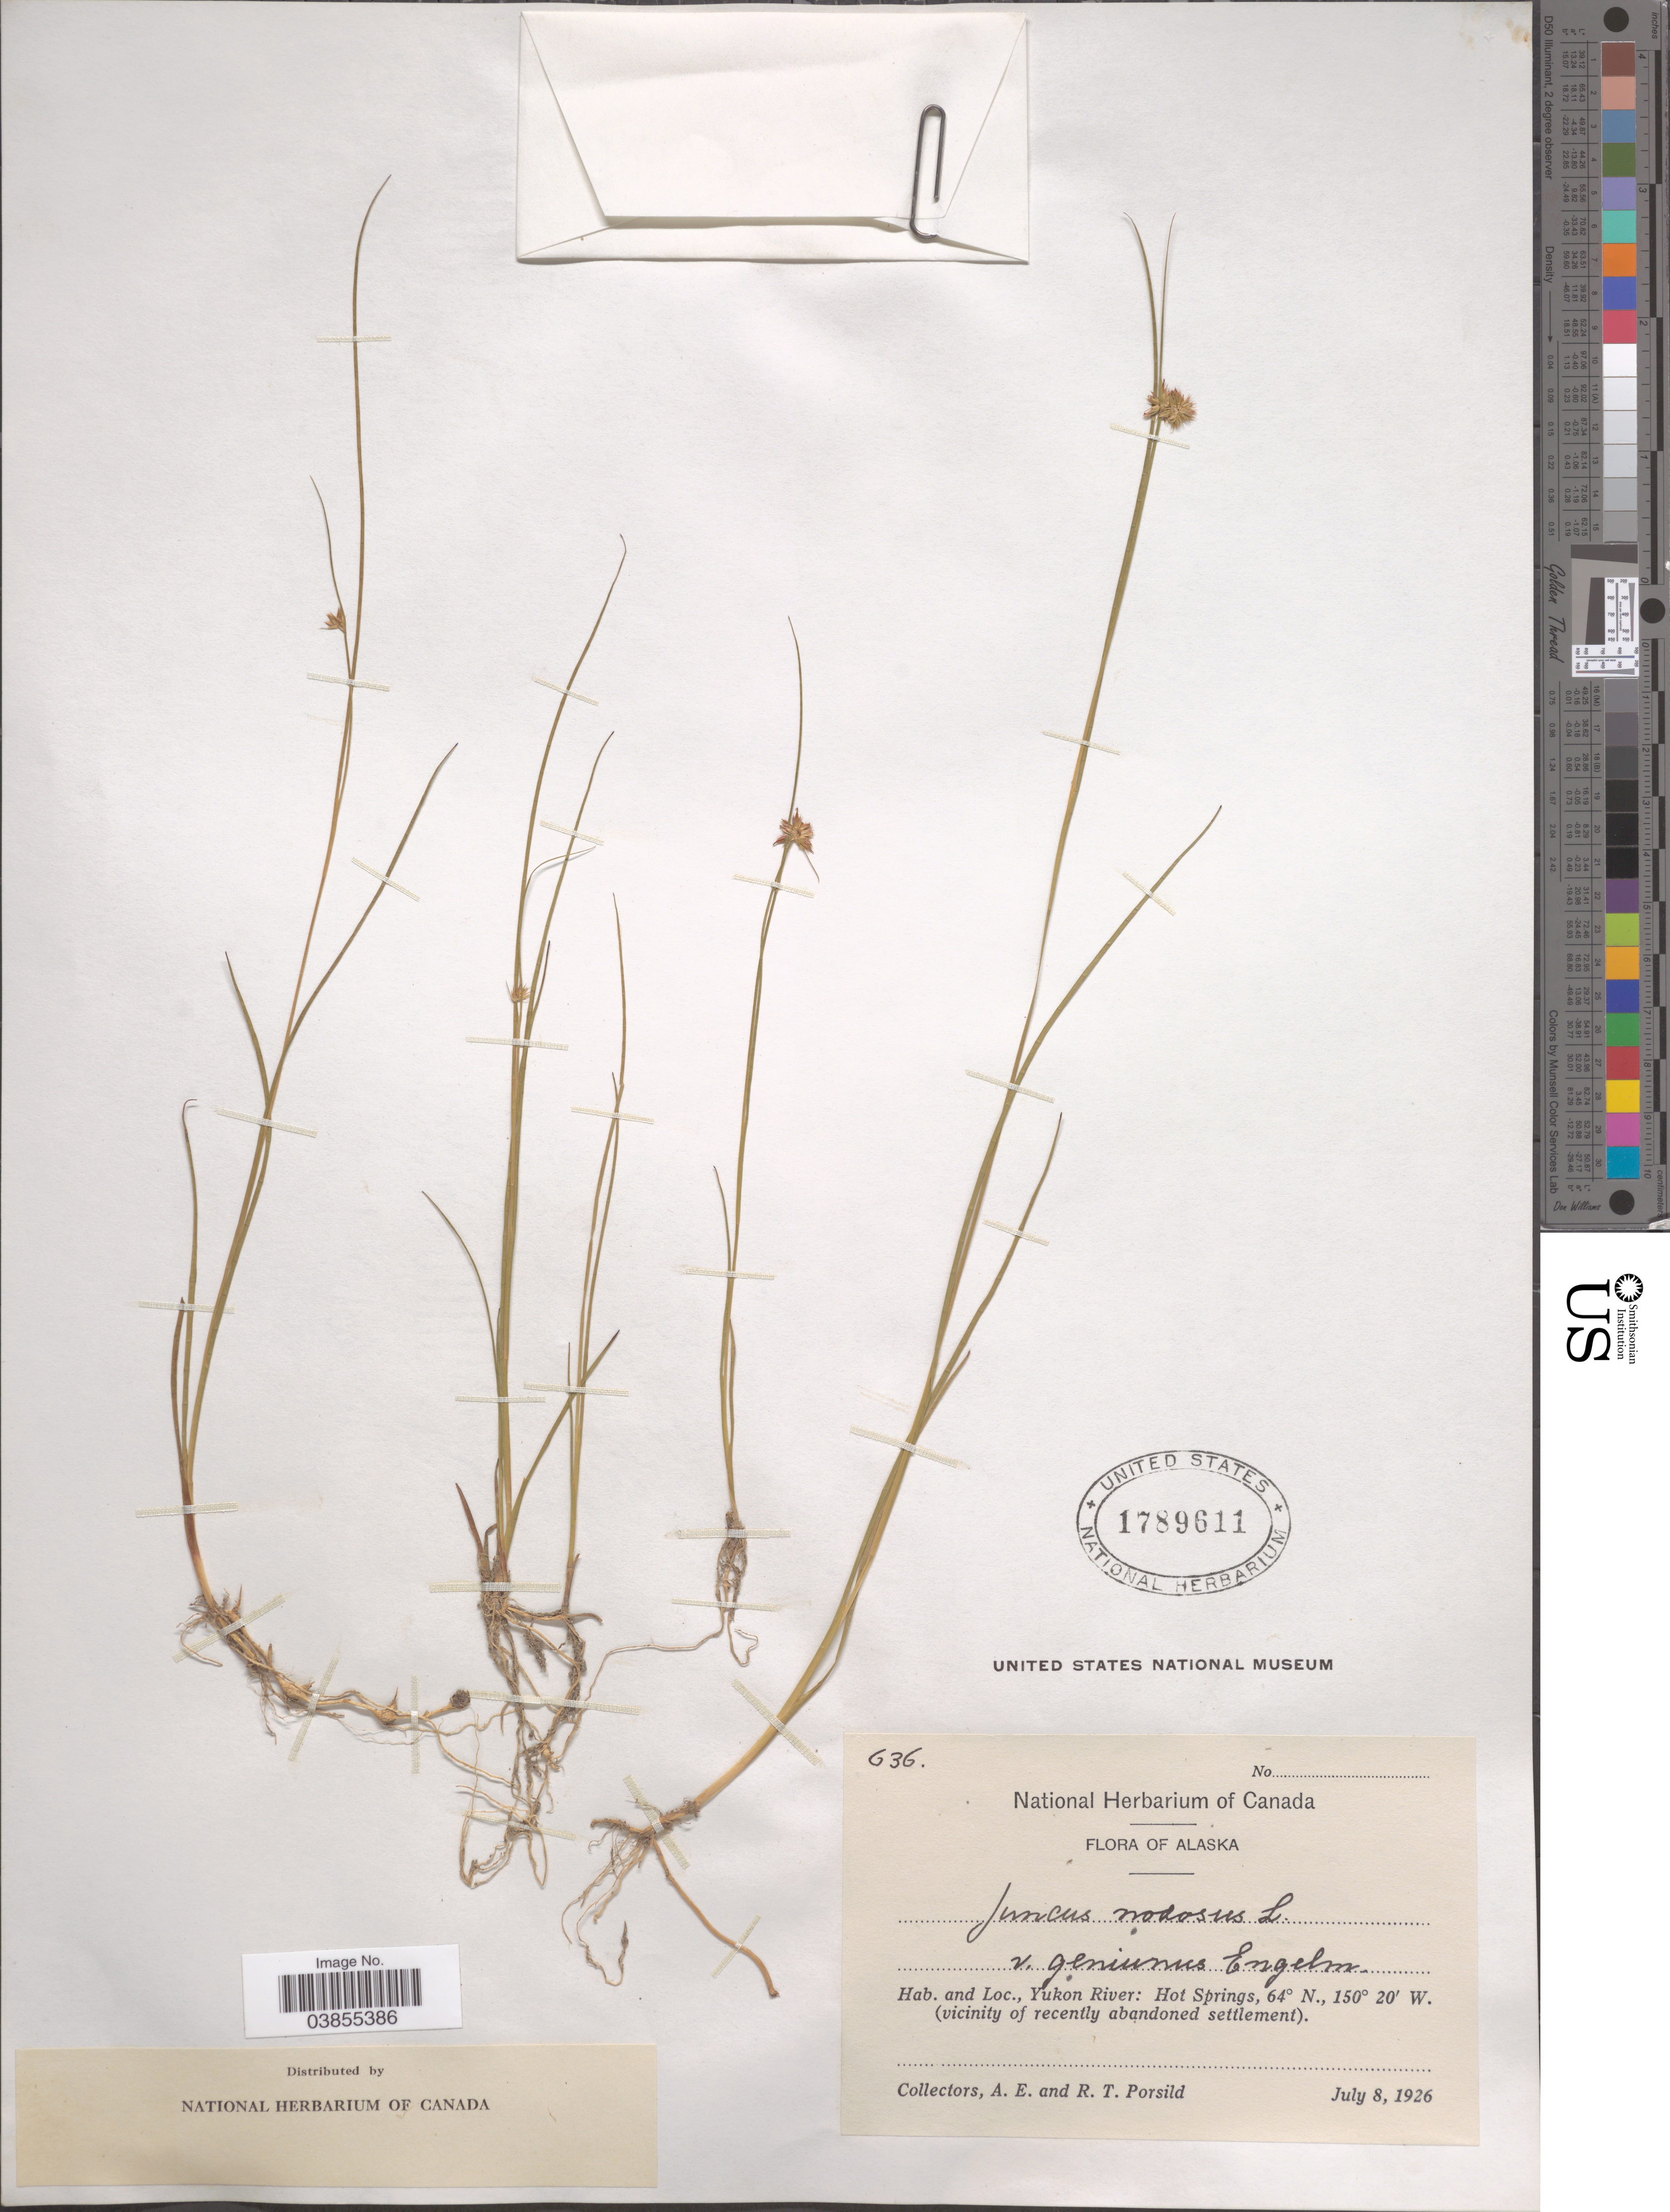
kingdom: Plantae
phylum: Tracheophyta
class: Liliopsida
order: Poales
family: Juncaceae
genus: Juncus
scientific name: Juncus nodosus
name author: L.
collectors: A. E. Porsild & R. T. Porsild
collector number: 636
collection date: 1926-07-08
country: United States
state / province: Alaska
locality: Yukon River: Hot Springs (vicinity of recently abandoned settlement).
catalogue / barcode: US 1789611